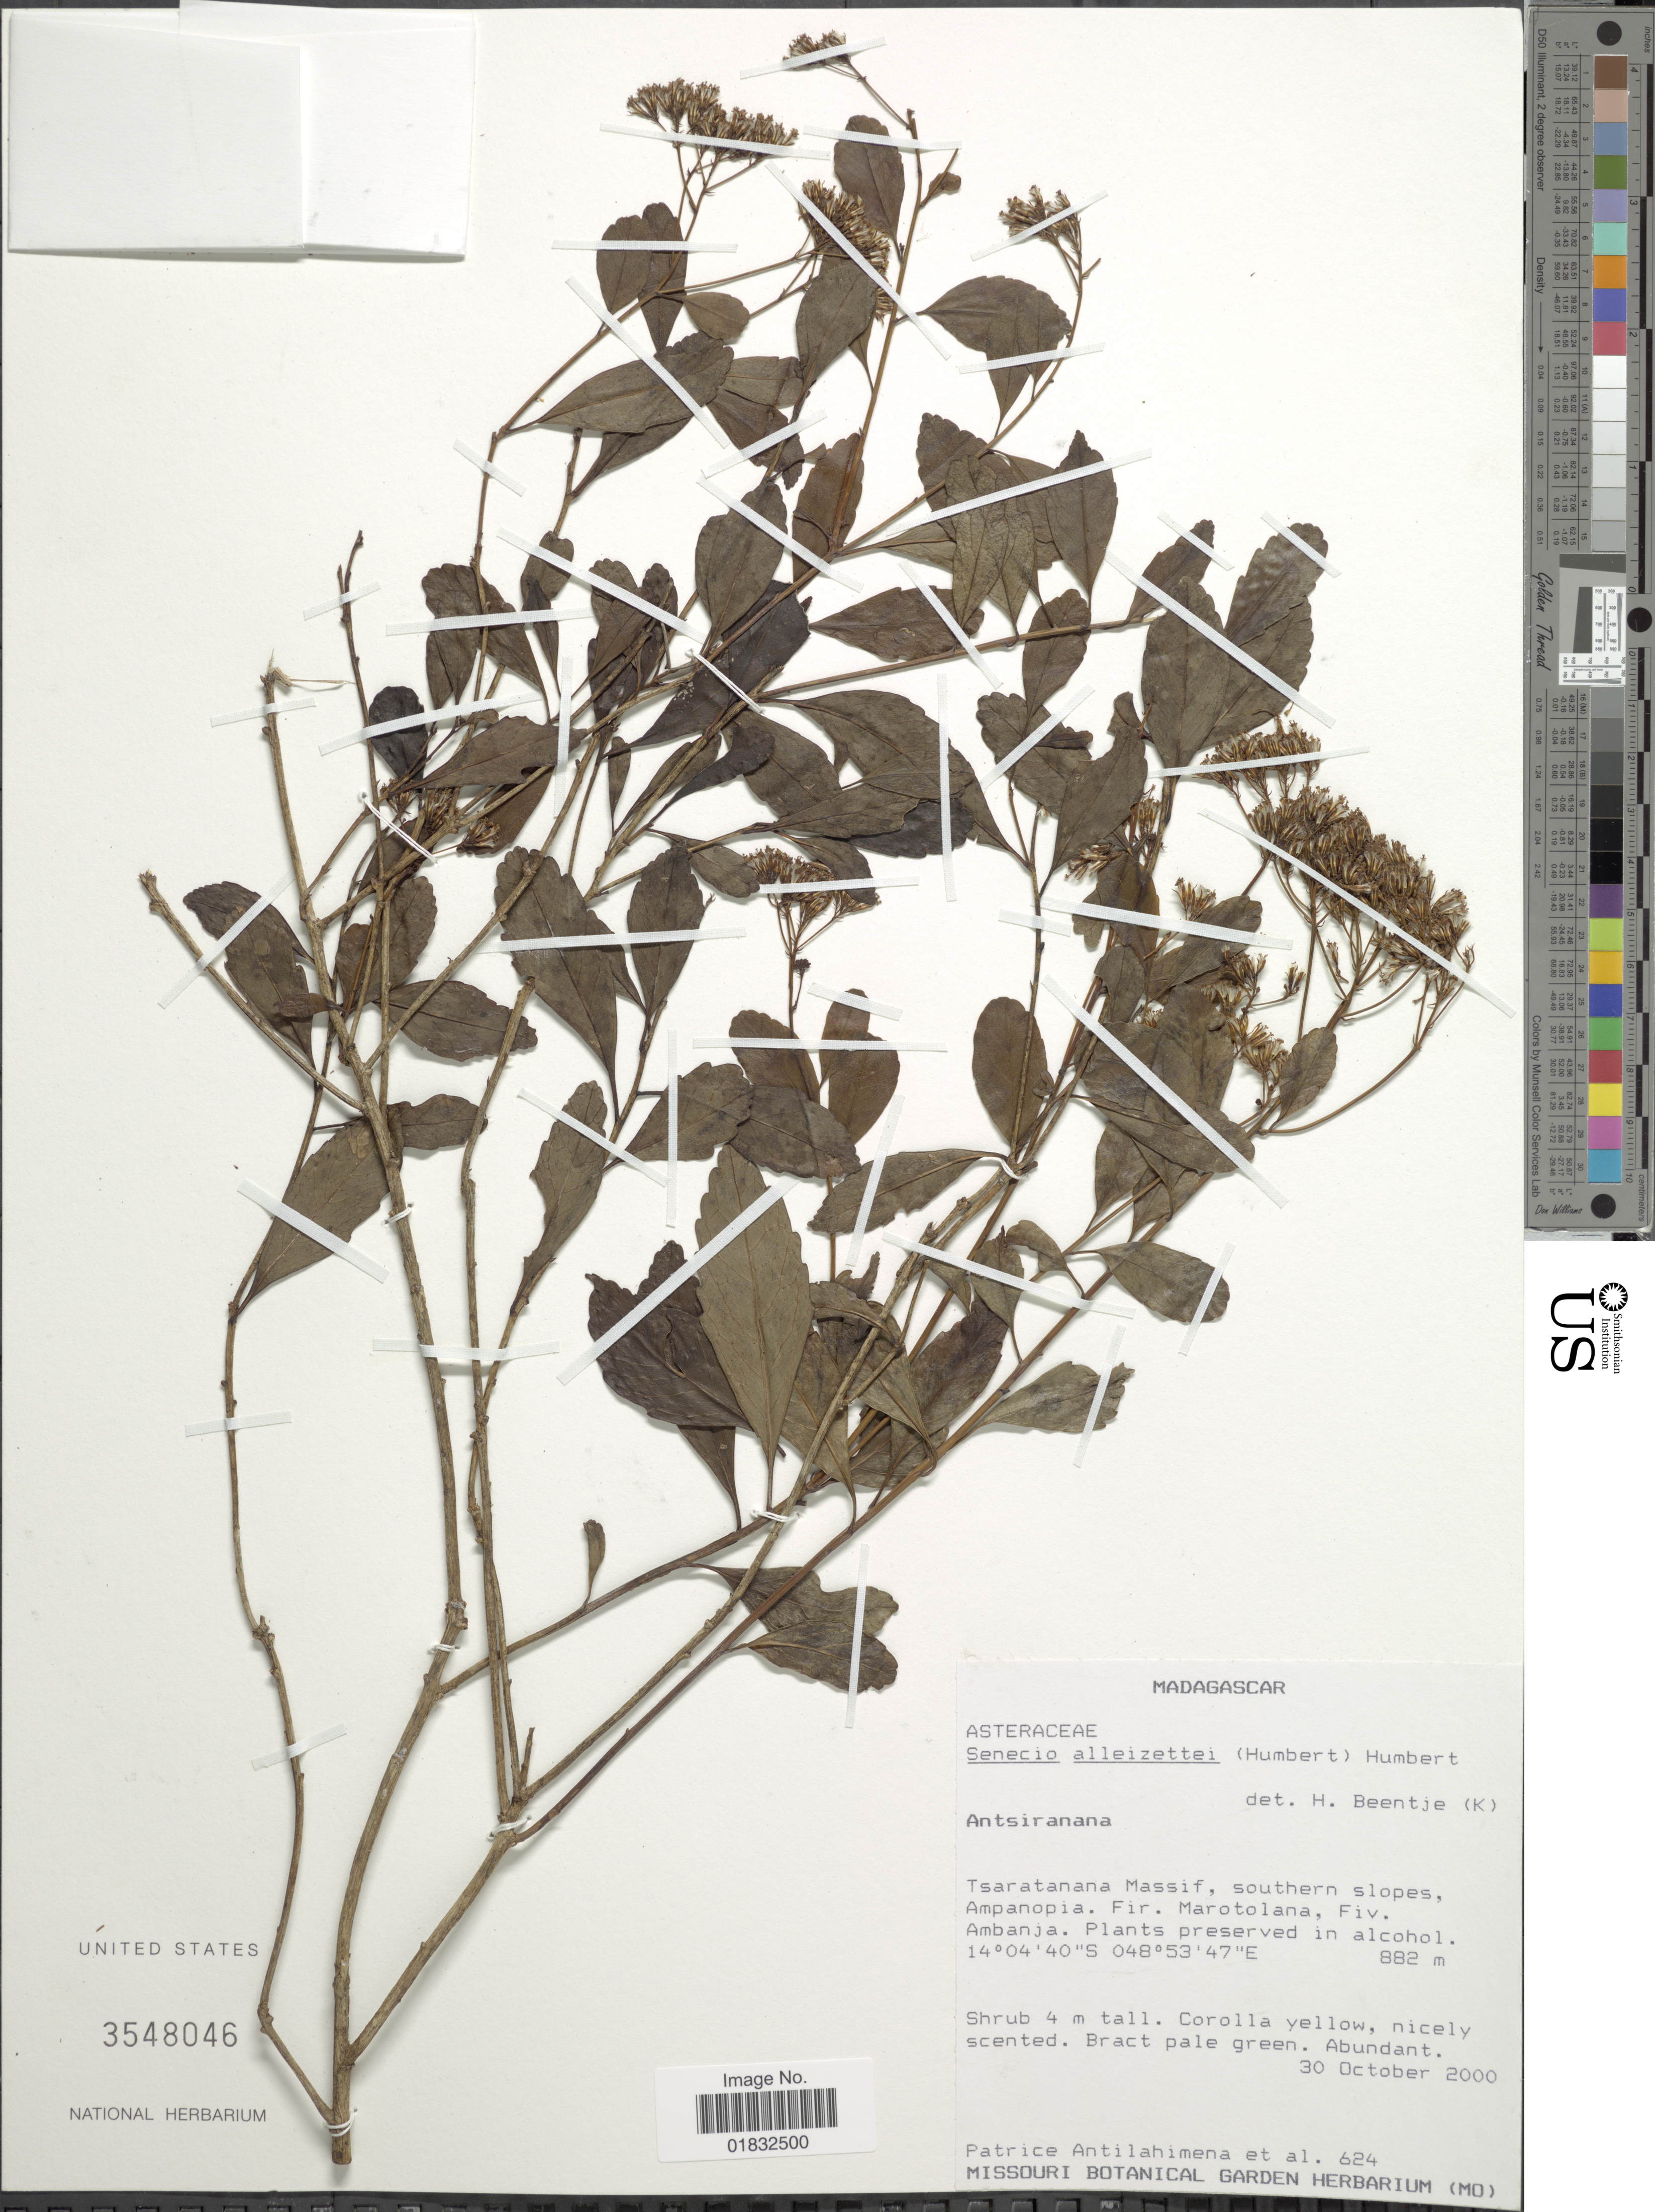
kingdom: Plantae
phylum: Tracheophyta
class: Magnoliopsida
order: Asterales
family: Asteraceae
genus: Hubertia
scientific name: Hubertia alleizettei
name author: (Humb.) C. Jeffrey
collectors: P. Antilahimena & et al.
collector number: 624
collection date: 2000-10-30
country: Madagascar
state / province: Diana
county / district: Ambanja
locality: Tsaratanana Massif, southern slopes, Ampanopia. Fir Marotolana, Fiv. Ambanja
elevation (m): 882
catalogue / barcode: US 3548046